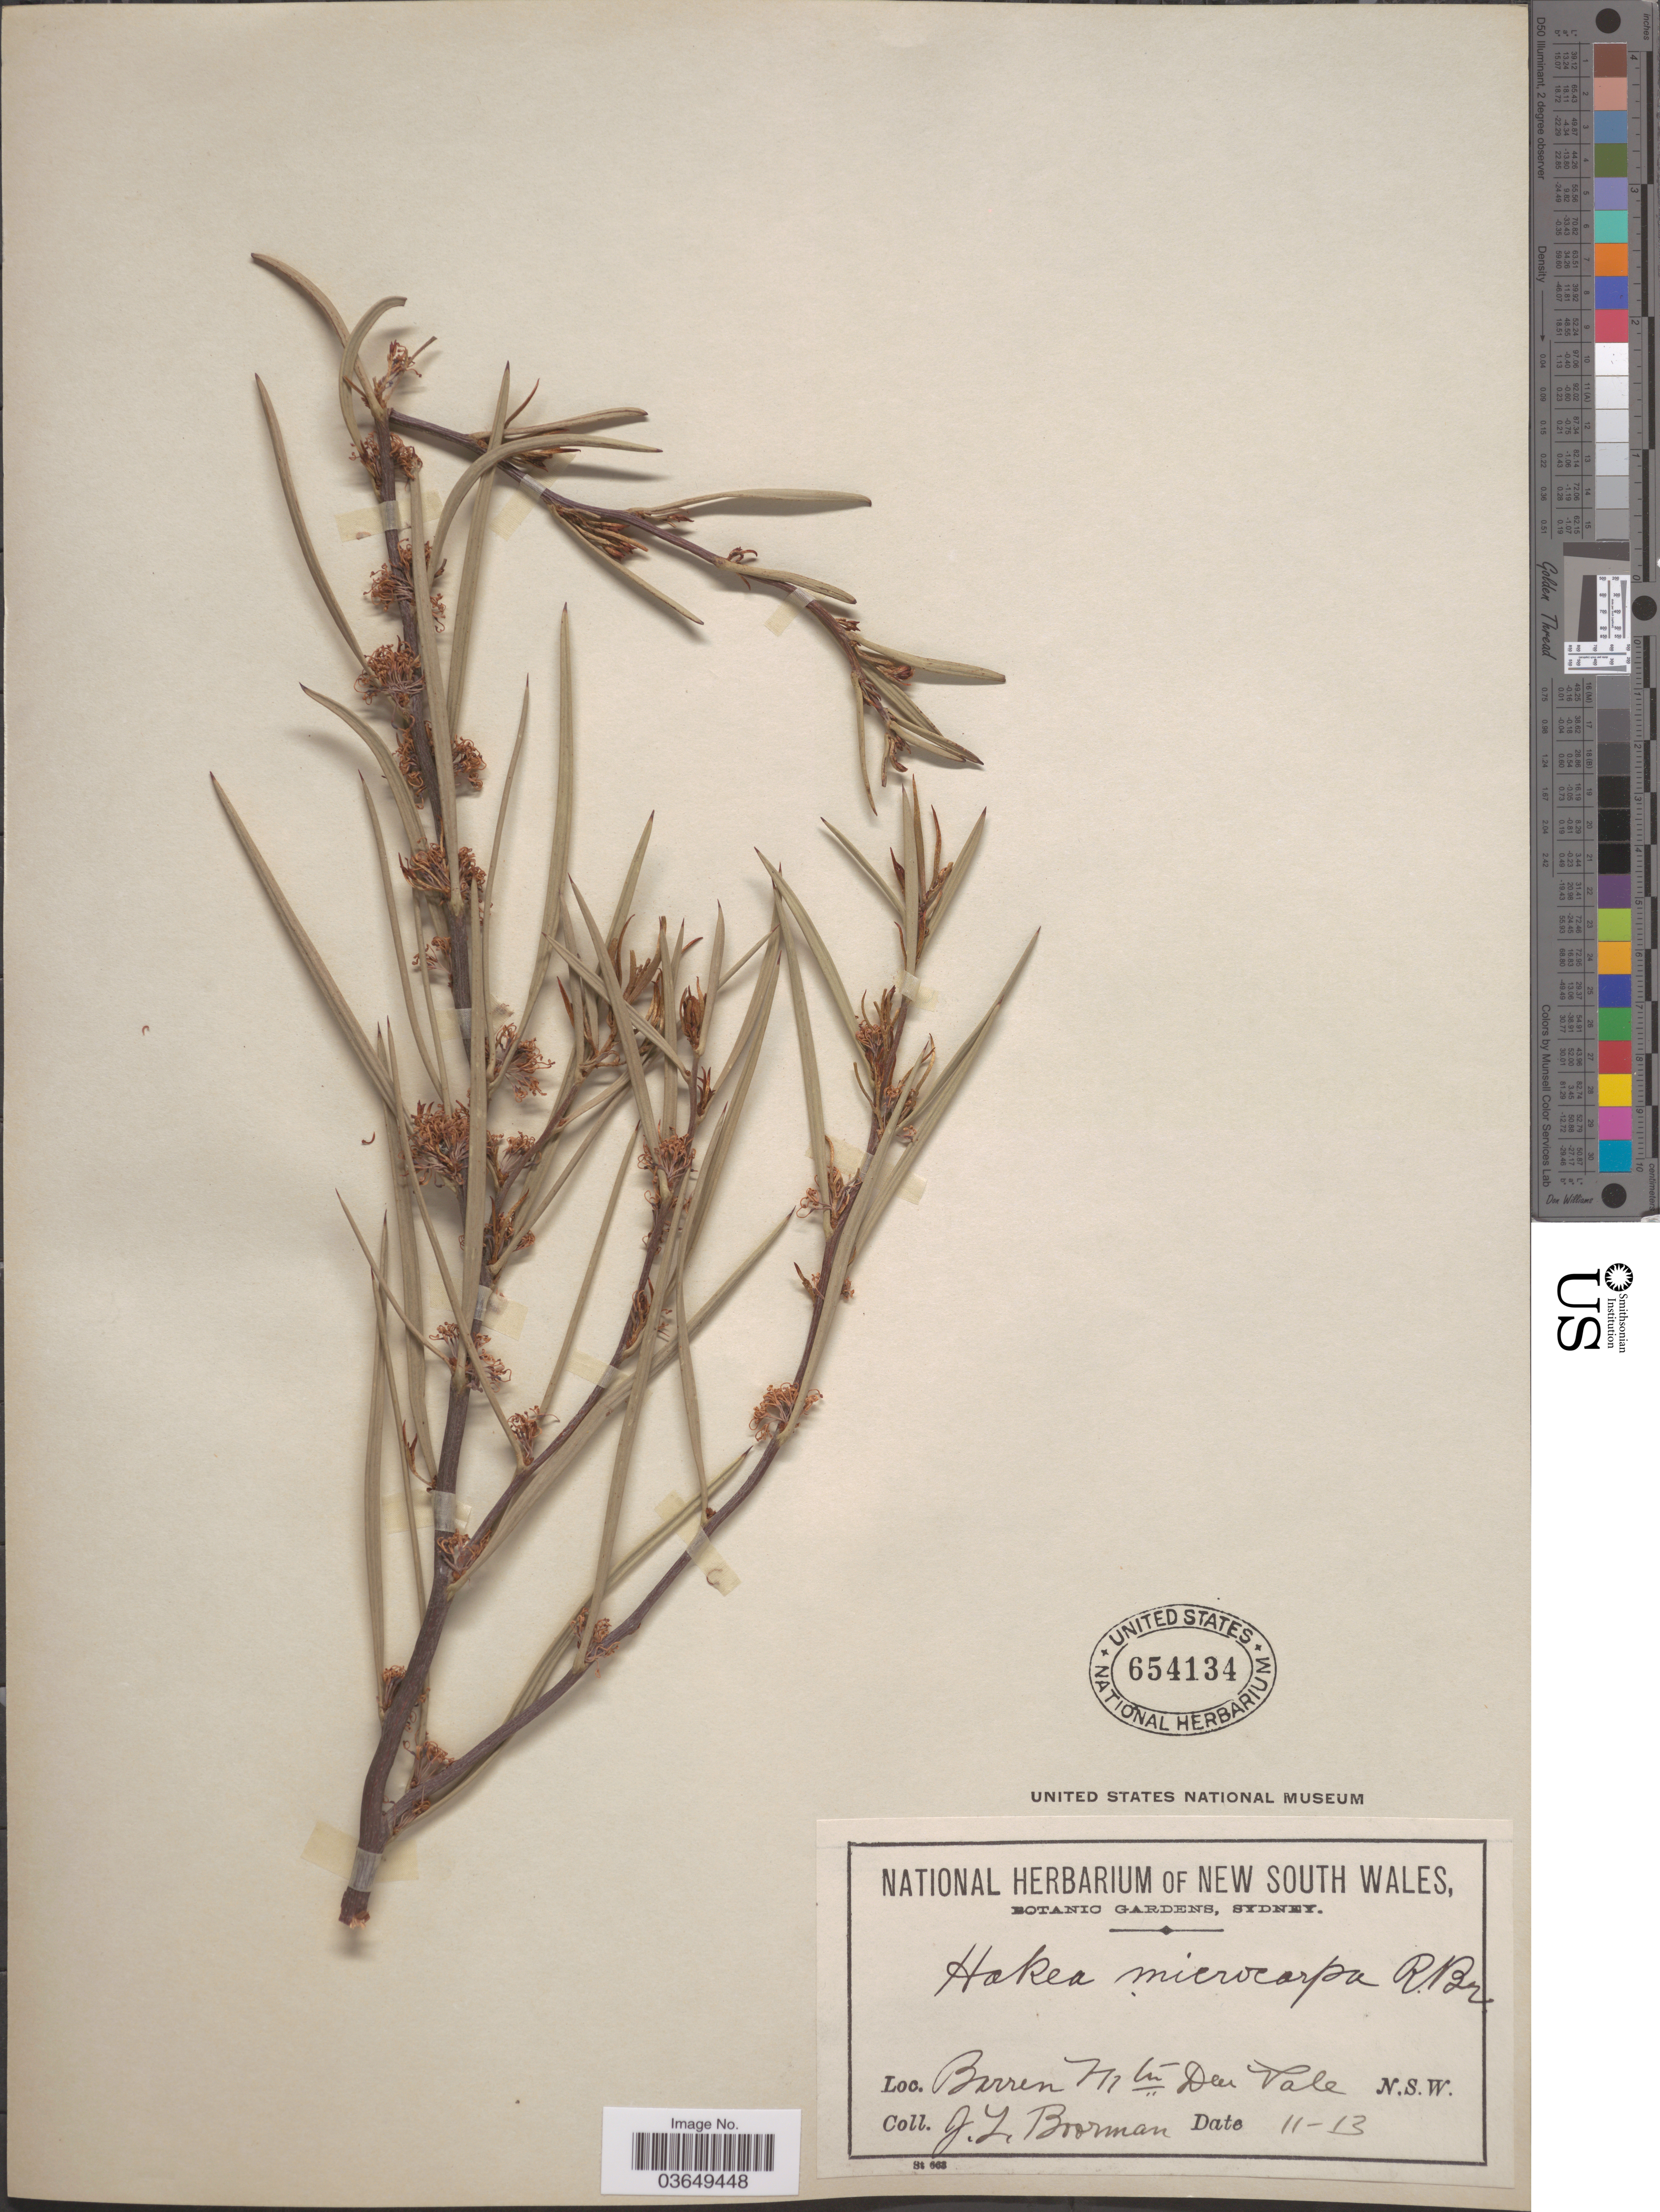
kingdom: Plantae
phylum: Tracheophyta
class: Magnoliopsida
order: Proteales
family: Proteaceae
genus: Hakea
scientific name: Hakea microcarpa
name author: R. Br.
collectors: J. Boorman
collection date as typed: Transcribed d/m/y: /11/13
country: Australia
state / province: New South Wales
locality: Barren Mtn Deer Vale.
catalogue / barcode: US 654134